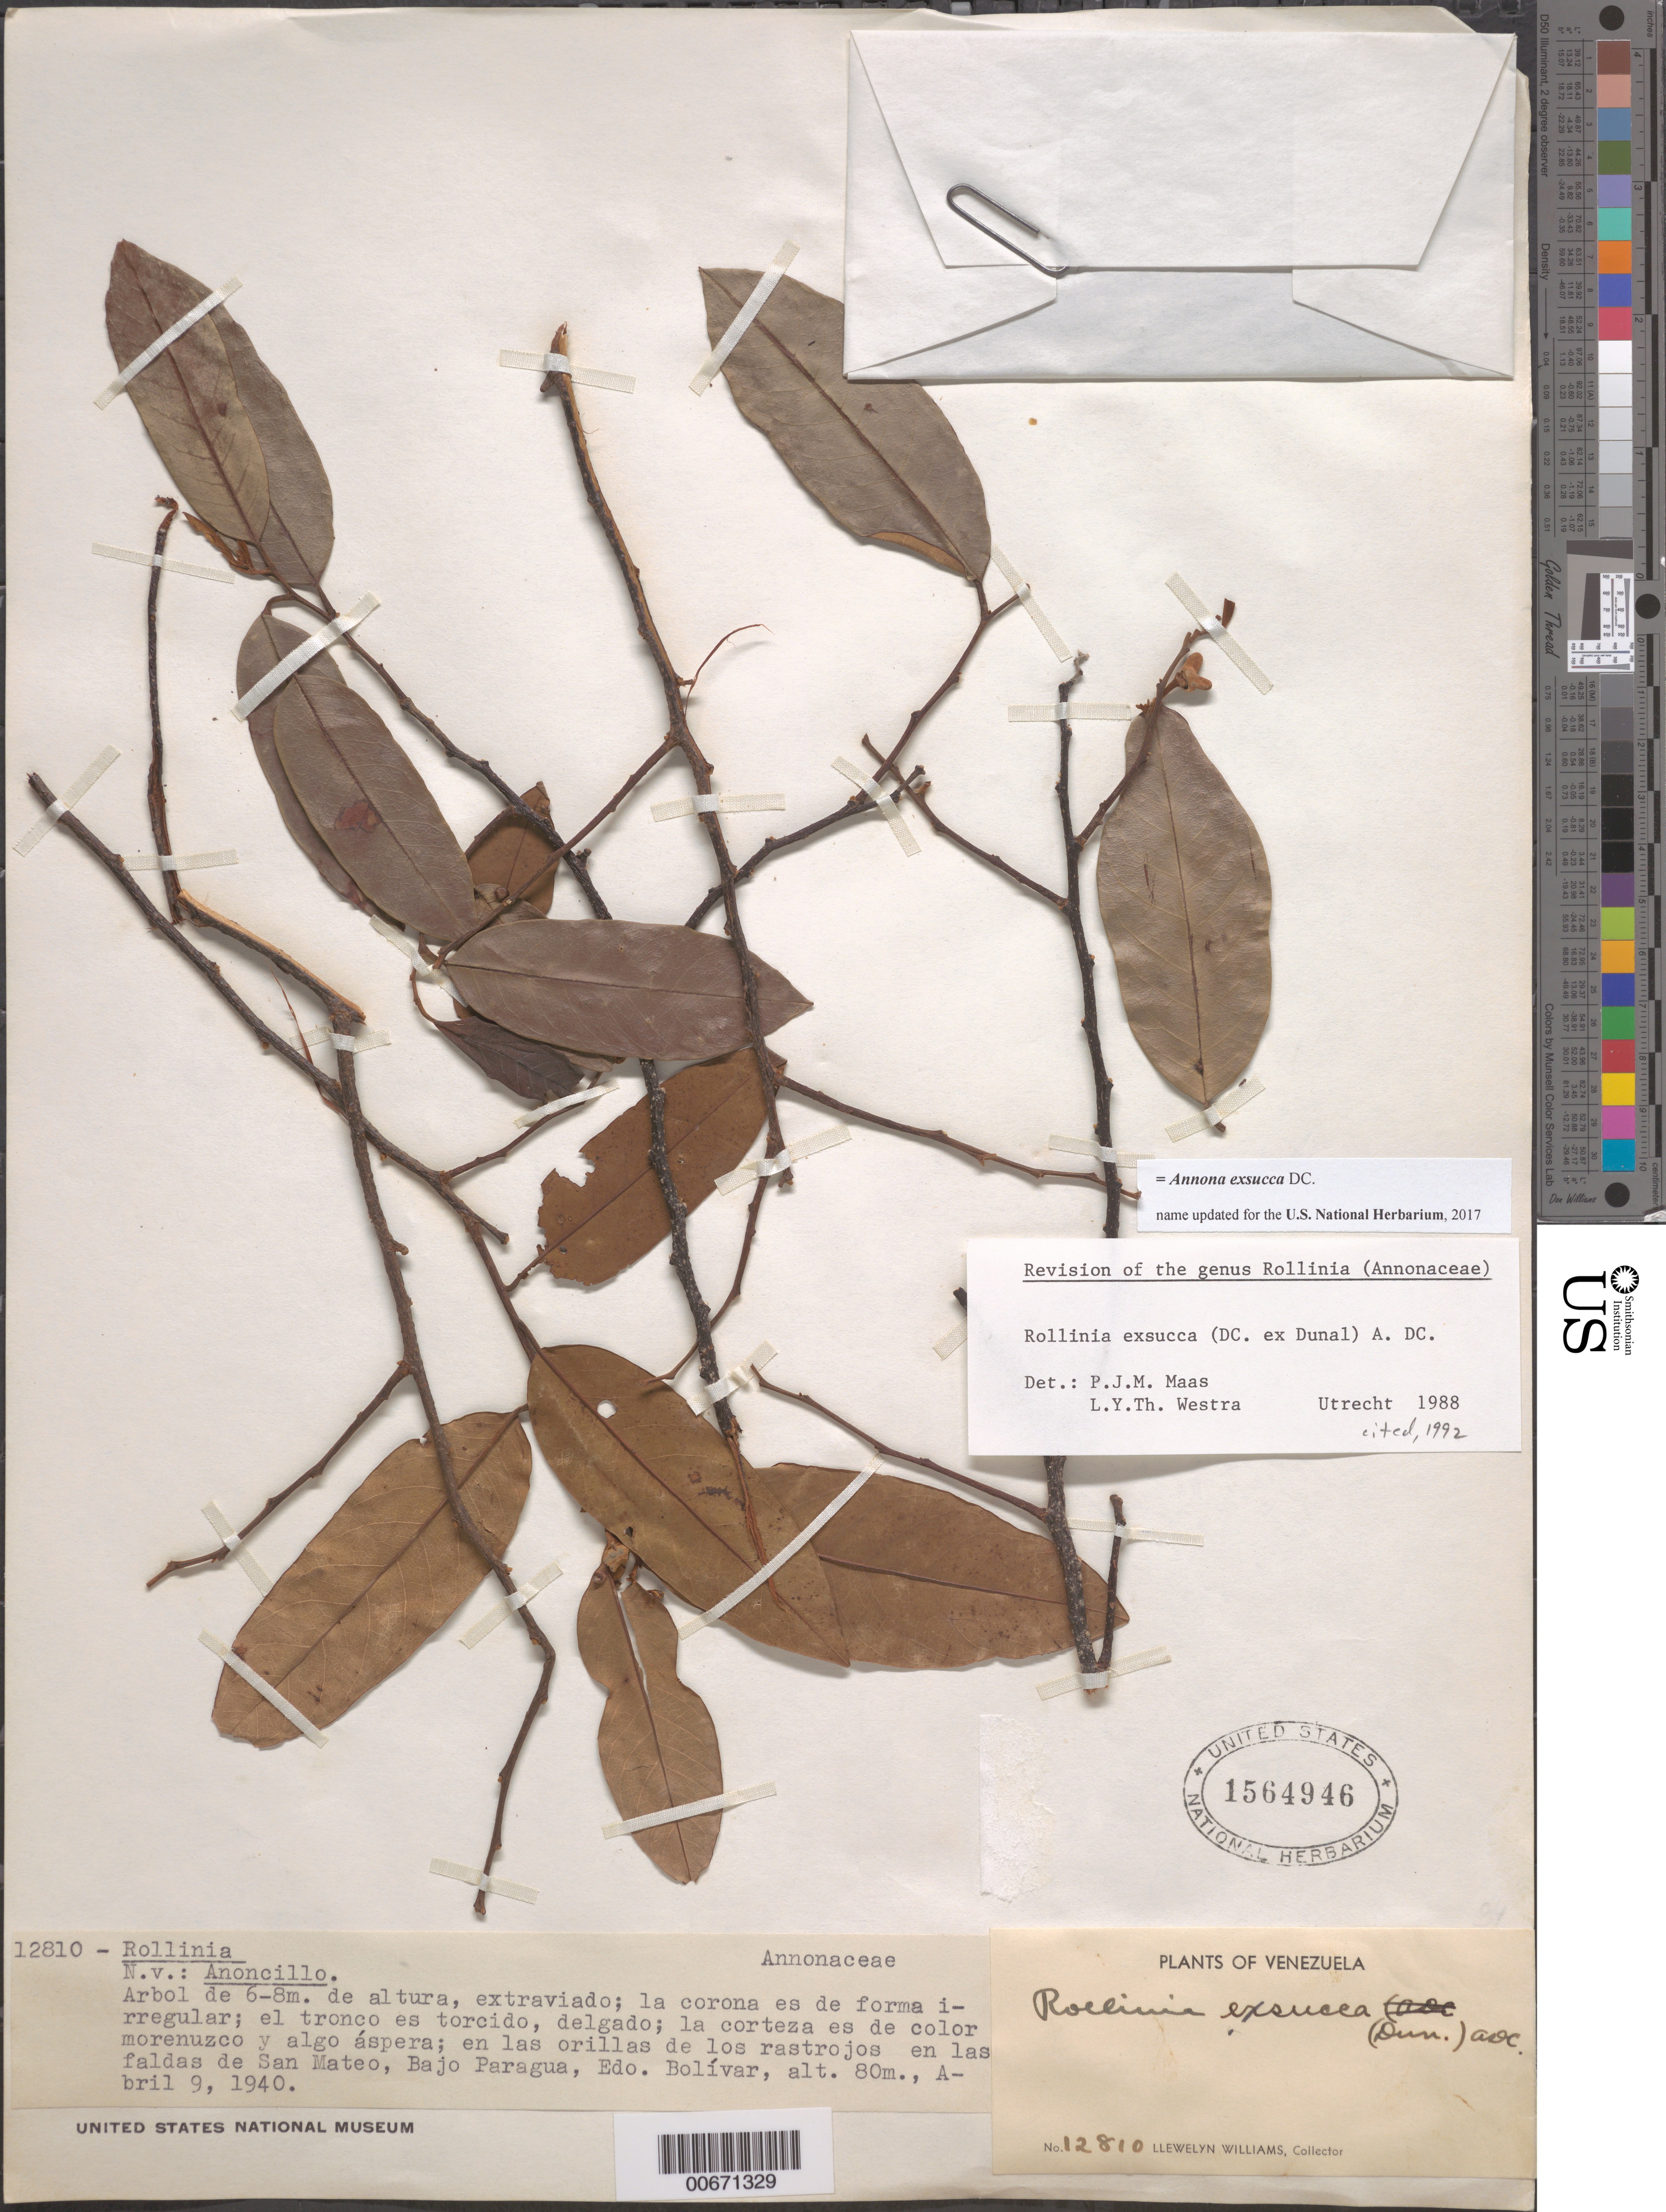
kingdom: Plantae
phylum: Tracheophyta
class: Magnoliopsida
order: Magnoliales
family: Annonaceae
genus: Annona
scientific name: Annona exsucca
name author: DC. ex Dunal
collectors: Ll. Williams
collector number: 12810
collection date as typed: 9-Apr-40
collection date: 1940-04-09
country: Venezuela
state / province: Bolívar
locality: San Mateo, Bajo Paragua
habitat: Orillas de los rastrojos en las faldas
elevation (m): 80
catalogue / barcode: US 1564946